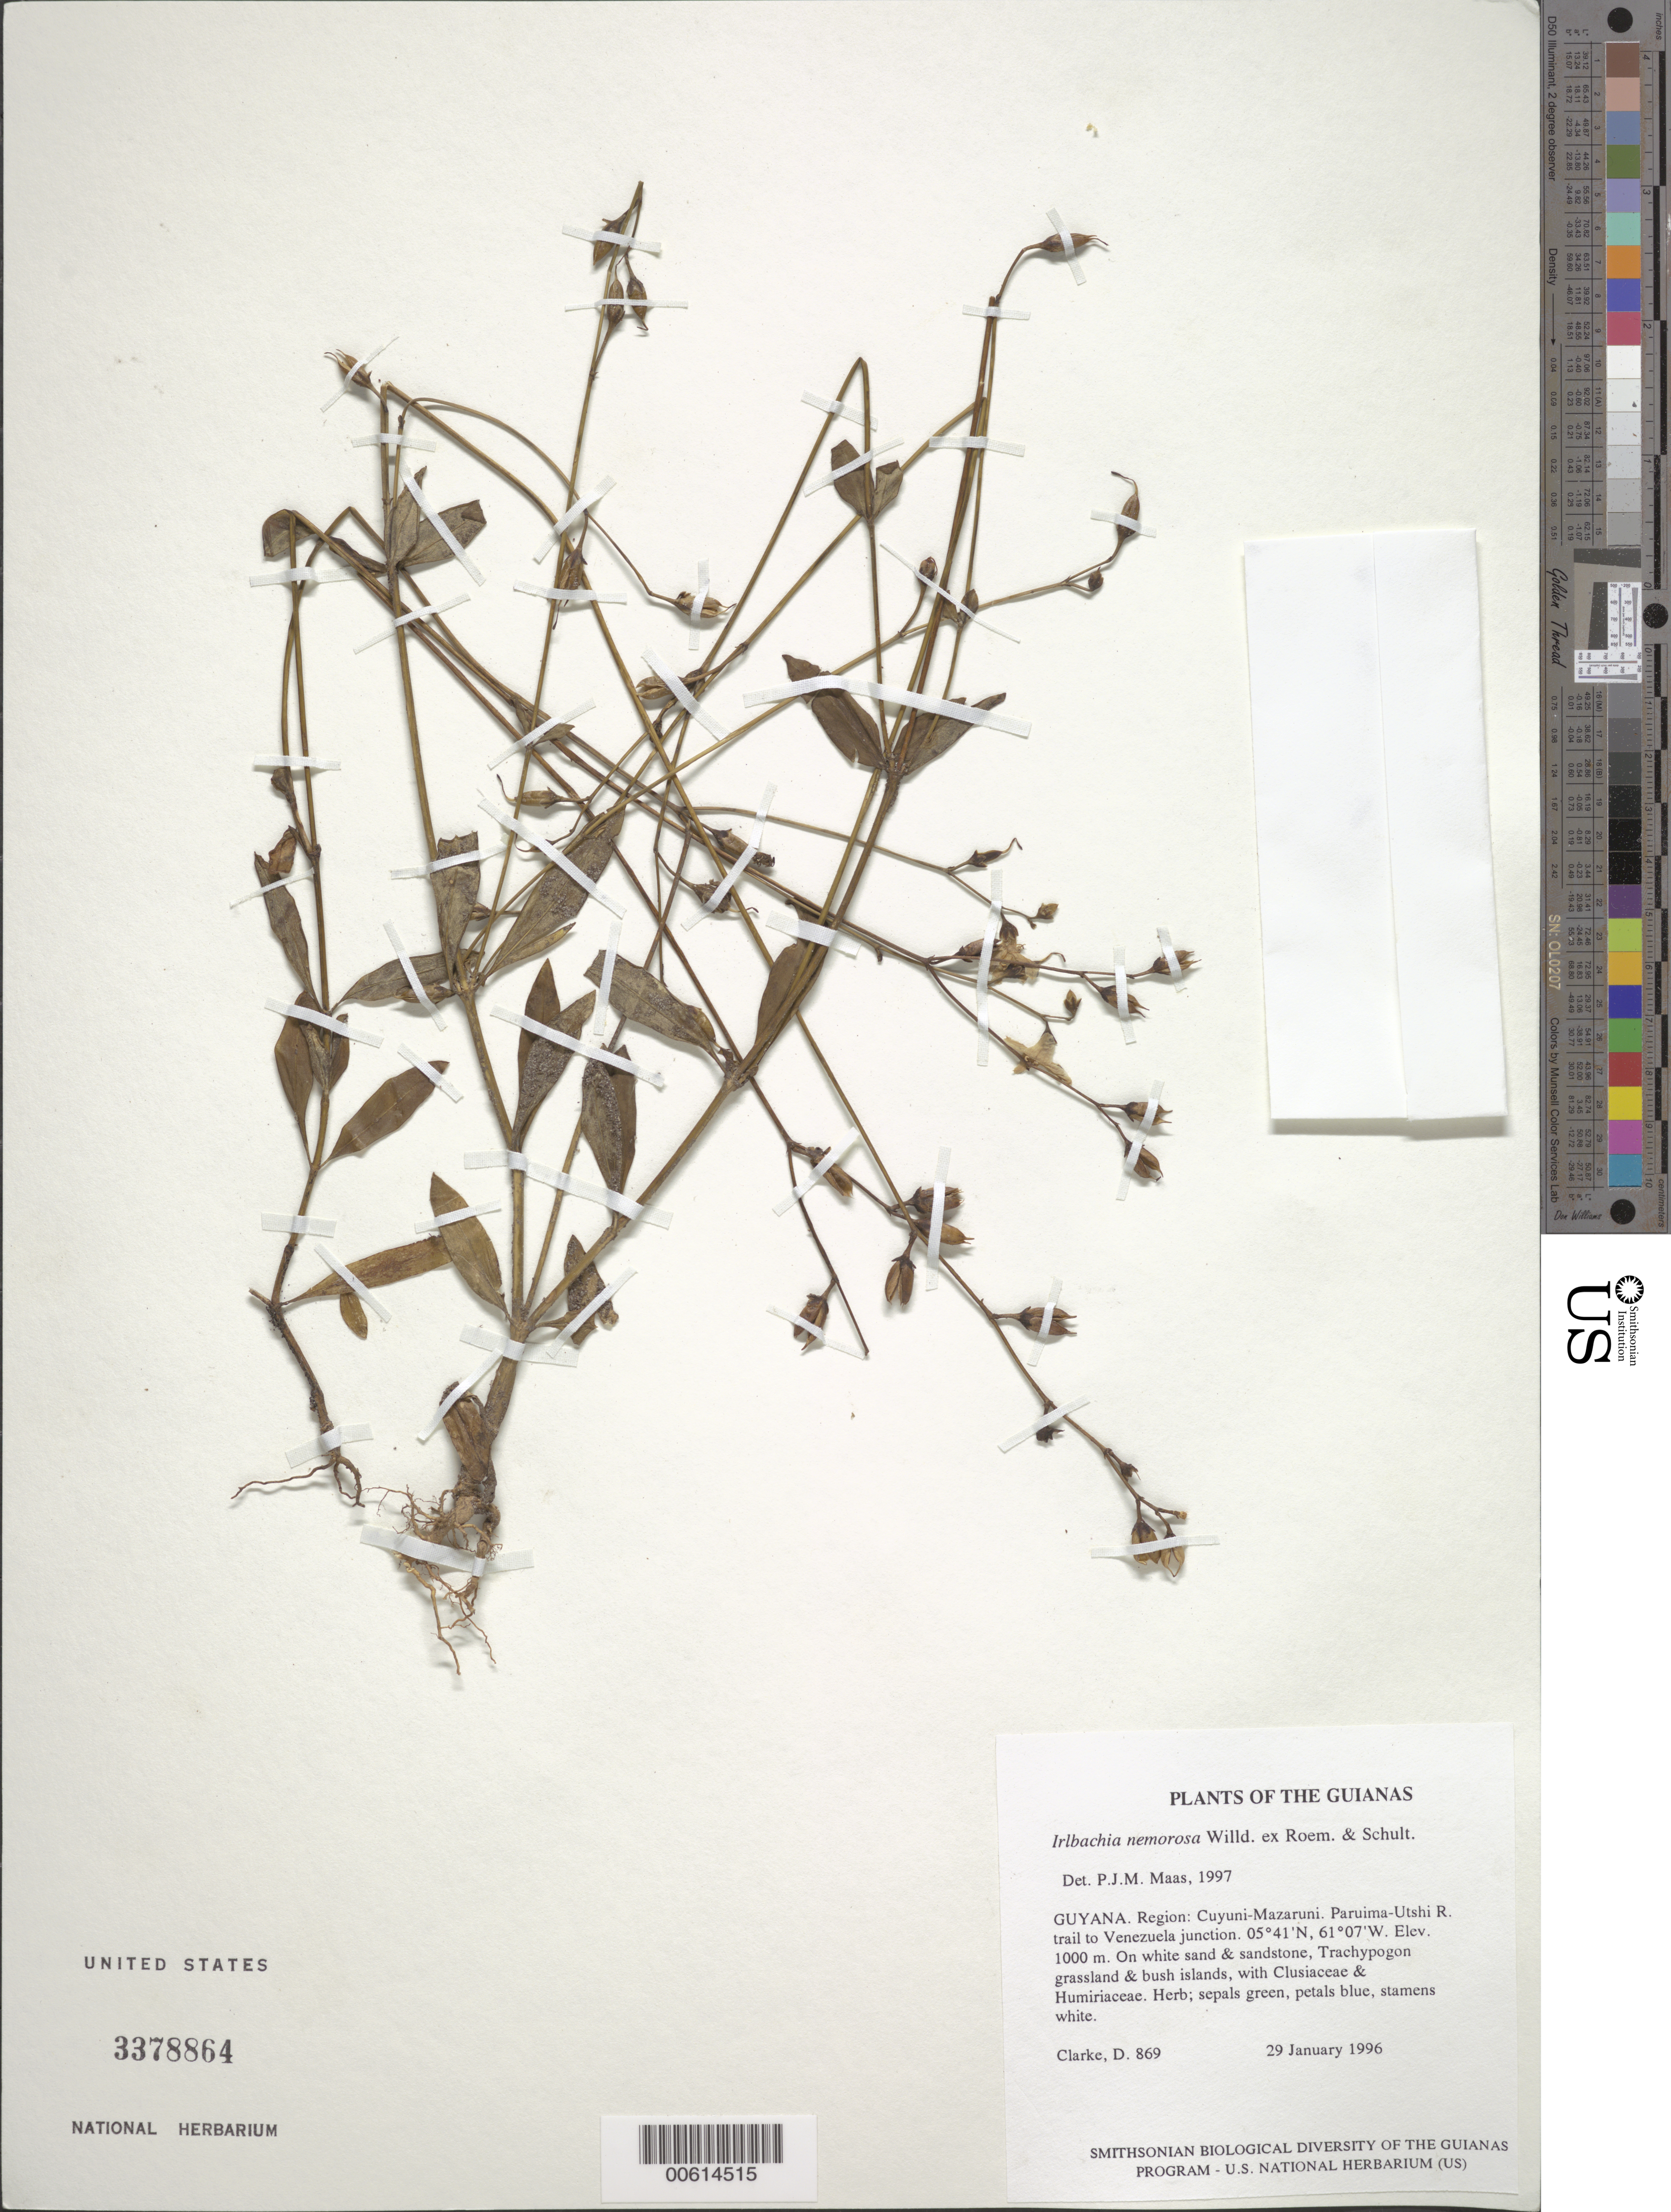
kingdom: Plantae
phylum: Tracheophyta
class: Magnoliopsida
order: Gentianales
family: Gentianaceae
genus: Irlbachia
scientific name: Irlbachia nemorosa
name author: (Willd. ex Roem. & Schult.) Merr.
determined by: Maas, Paul J. M.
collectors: H. D. Clarke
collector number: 869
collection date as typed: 29 January 1996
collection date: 1996-01-29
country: Guyana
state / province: Cuyuni-Mazaruni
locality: Paruima-Utshi R. trail to Venezuela junction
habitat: On white sand & sandstone, Trachypogon grassland & bush islands, with Clusiaceae & Humiriaceae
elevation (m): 1000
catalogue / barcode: US 3378864